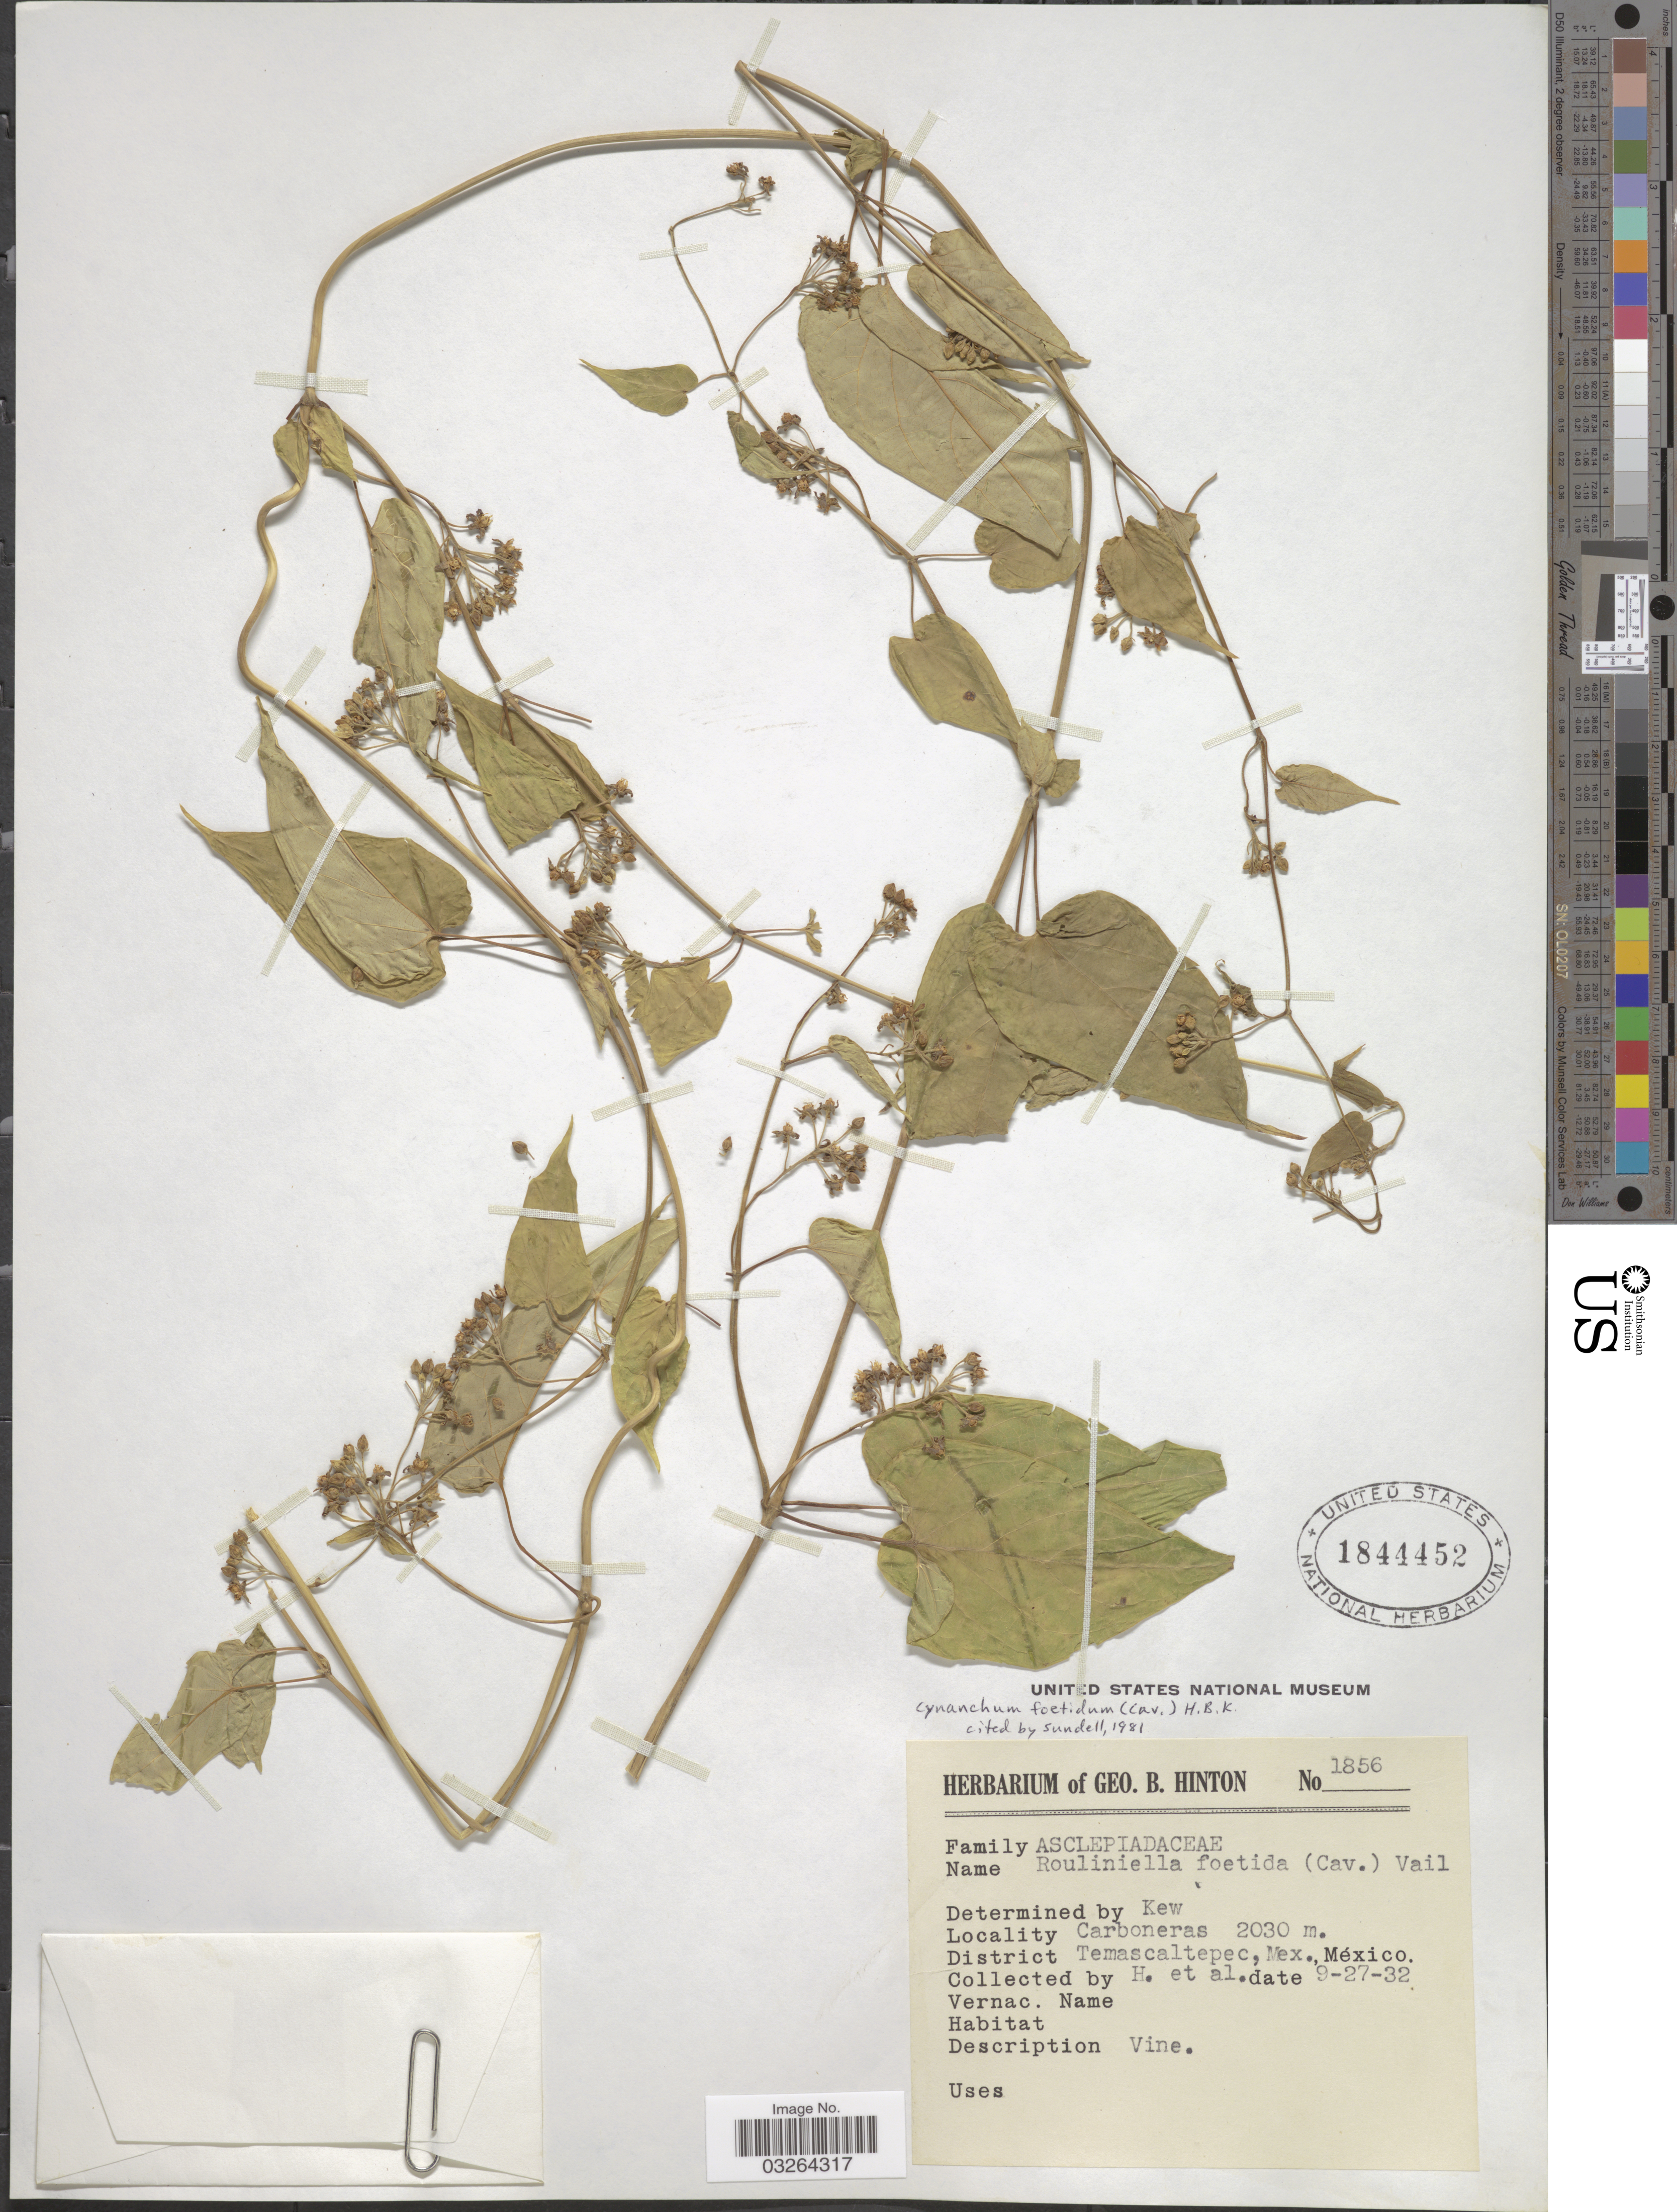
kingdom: Plantae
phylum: Tracheophyta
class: Magnoliopsida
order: Gentianales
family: Apocynaceae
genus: Cynanchum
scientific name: Cynanchum foetidum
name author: (Cav.) Kunth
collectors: G. B. Hinton & et al.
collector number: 1856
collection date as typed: Transcribed d/m/y: 27/9/32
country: Mexico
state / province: México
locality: Carboneras, District Temascaltepec.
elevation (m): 2030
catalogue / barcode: US 1844452